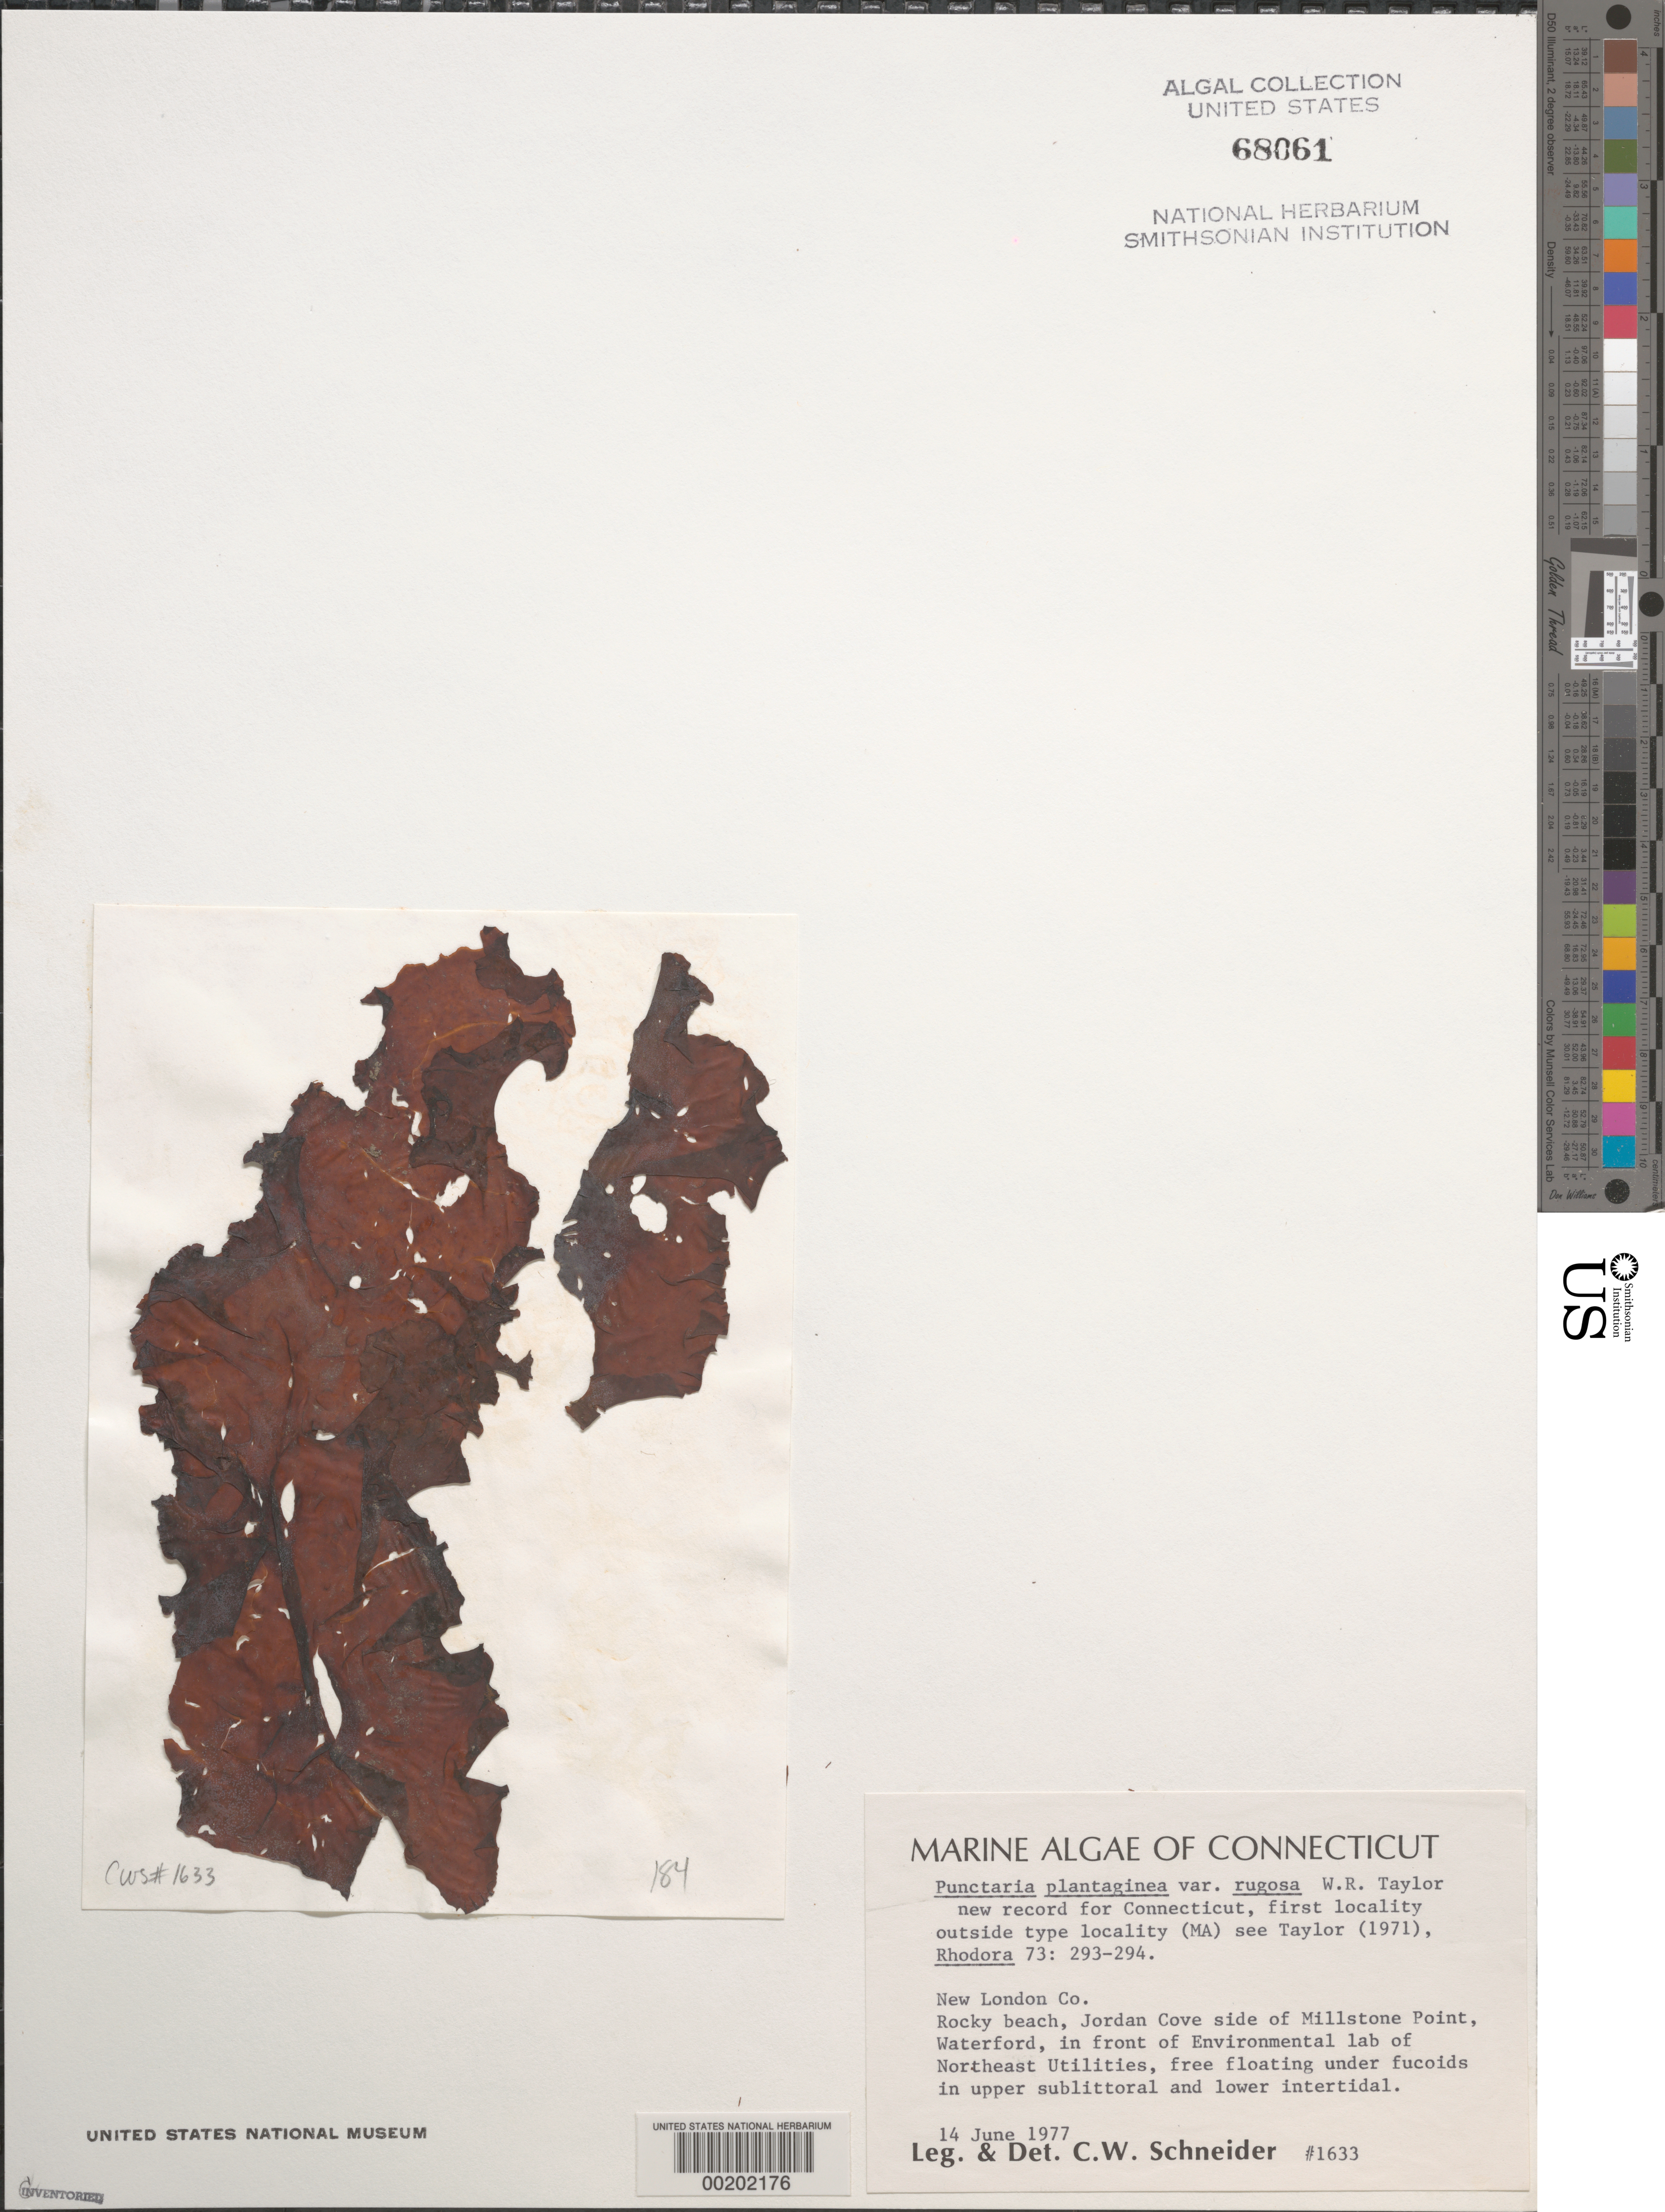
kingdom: Chromista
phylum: Ochrophyta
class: Phaeophyceae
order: Dictyosiphonales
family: Punctariaceae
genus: Punctaria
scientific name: Punctaria plantaginea var. rugosa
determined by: Schneider, C. W.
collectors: C. W. Schneider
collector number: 1633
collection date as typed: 14 Jun 1977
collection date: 1977-06-14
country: United States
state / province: Connecticut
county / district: New London County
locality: Millstone Point (Jordan Cove side), Waterford, Northeast Utilities Environmental Laboratory shore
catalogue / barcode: US 68061